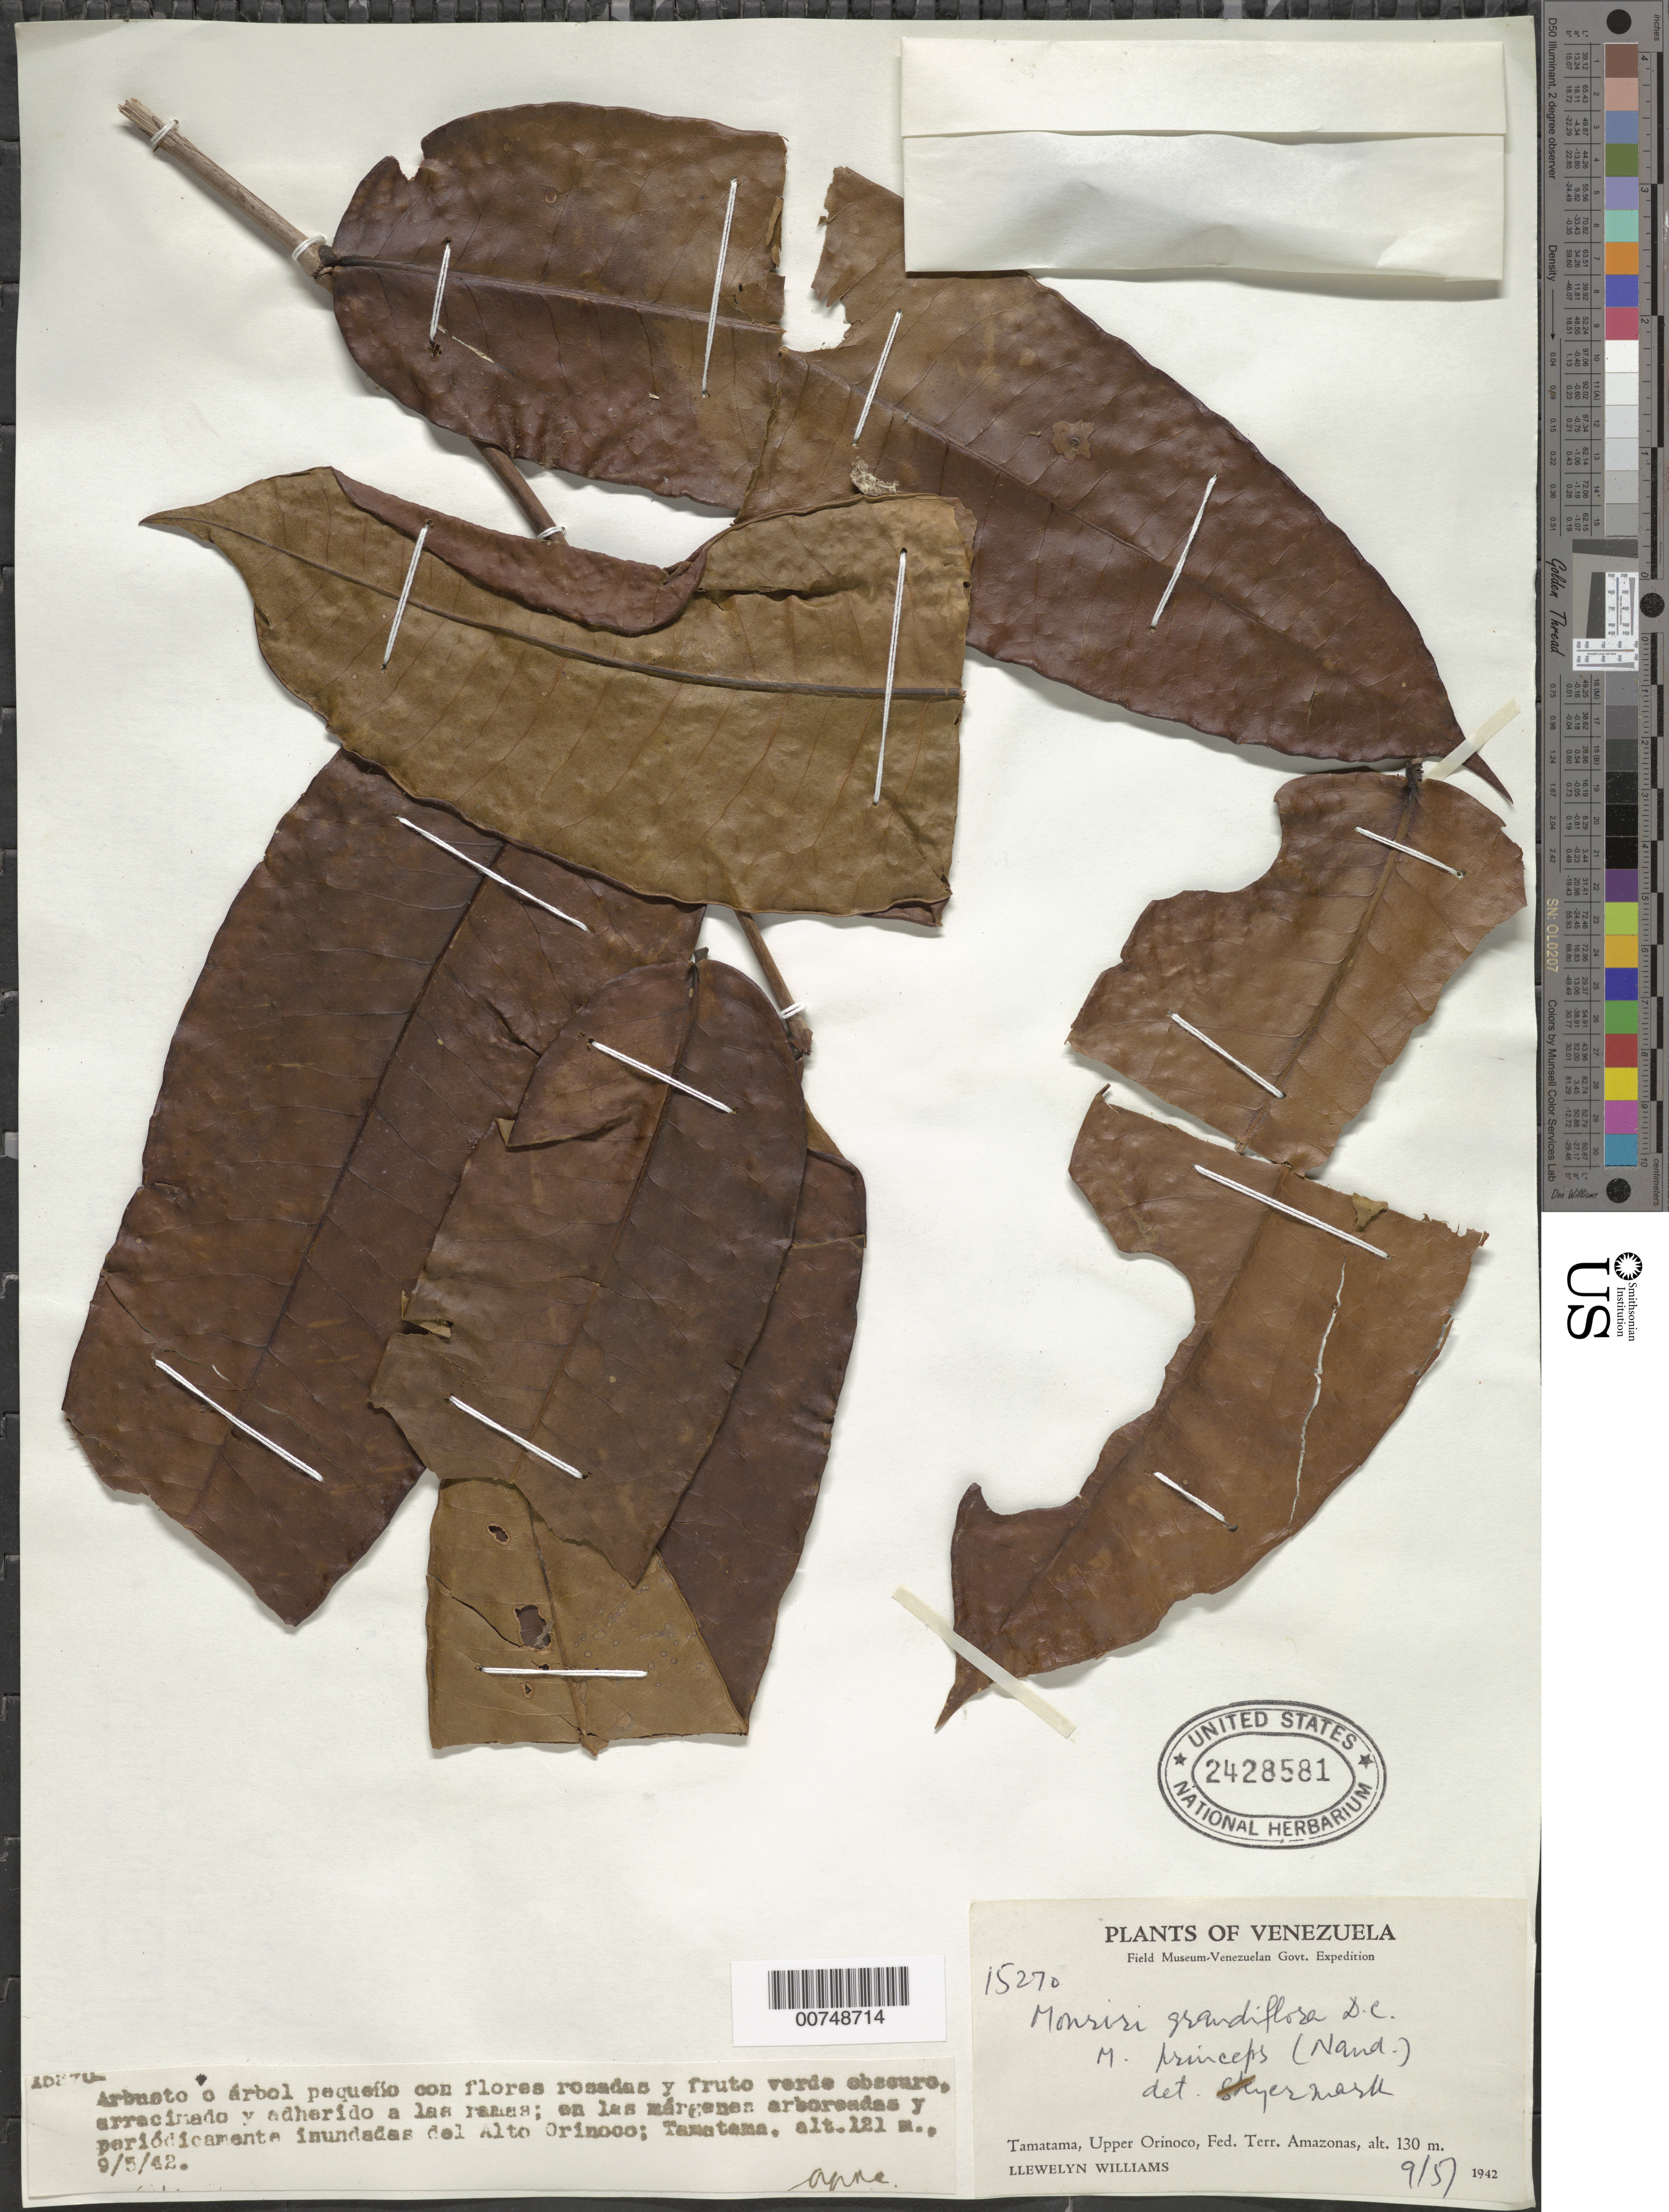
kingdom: Plantae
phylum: Tracheophyta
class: Magnoliopsida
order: Myrtales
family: Melastomataceae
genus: Mouriri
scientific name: Mouriri grandiflora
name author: DC.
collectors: Ll. Williams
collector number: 15270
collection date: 1942-05-09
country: Venezuela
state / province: Amazonas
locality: Tamatama, Upper Orinoco, Fed. Terr. Amazonas. Inundadas del Alto Orinoco.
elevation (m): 121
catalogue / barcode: US 2428581